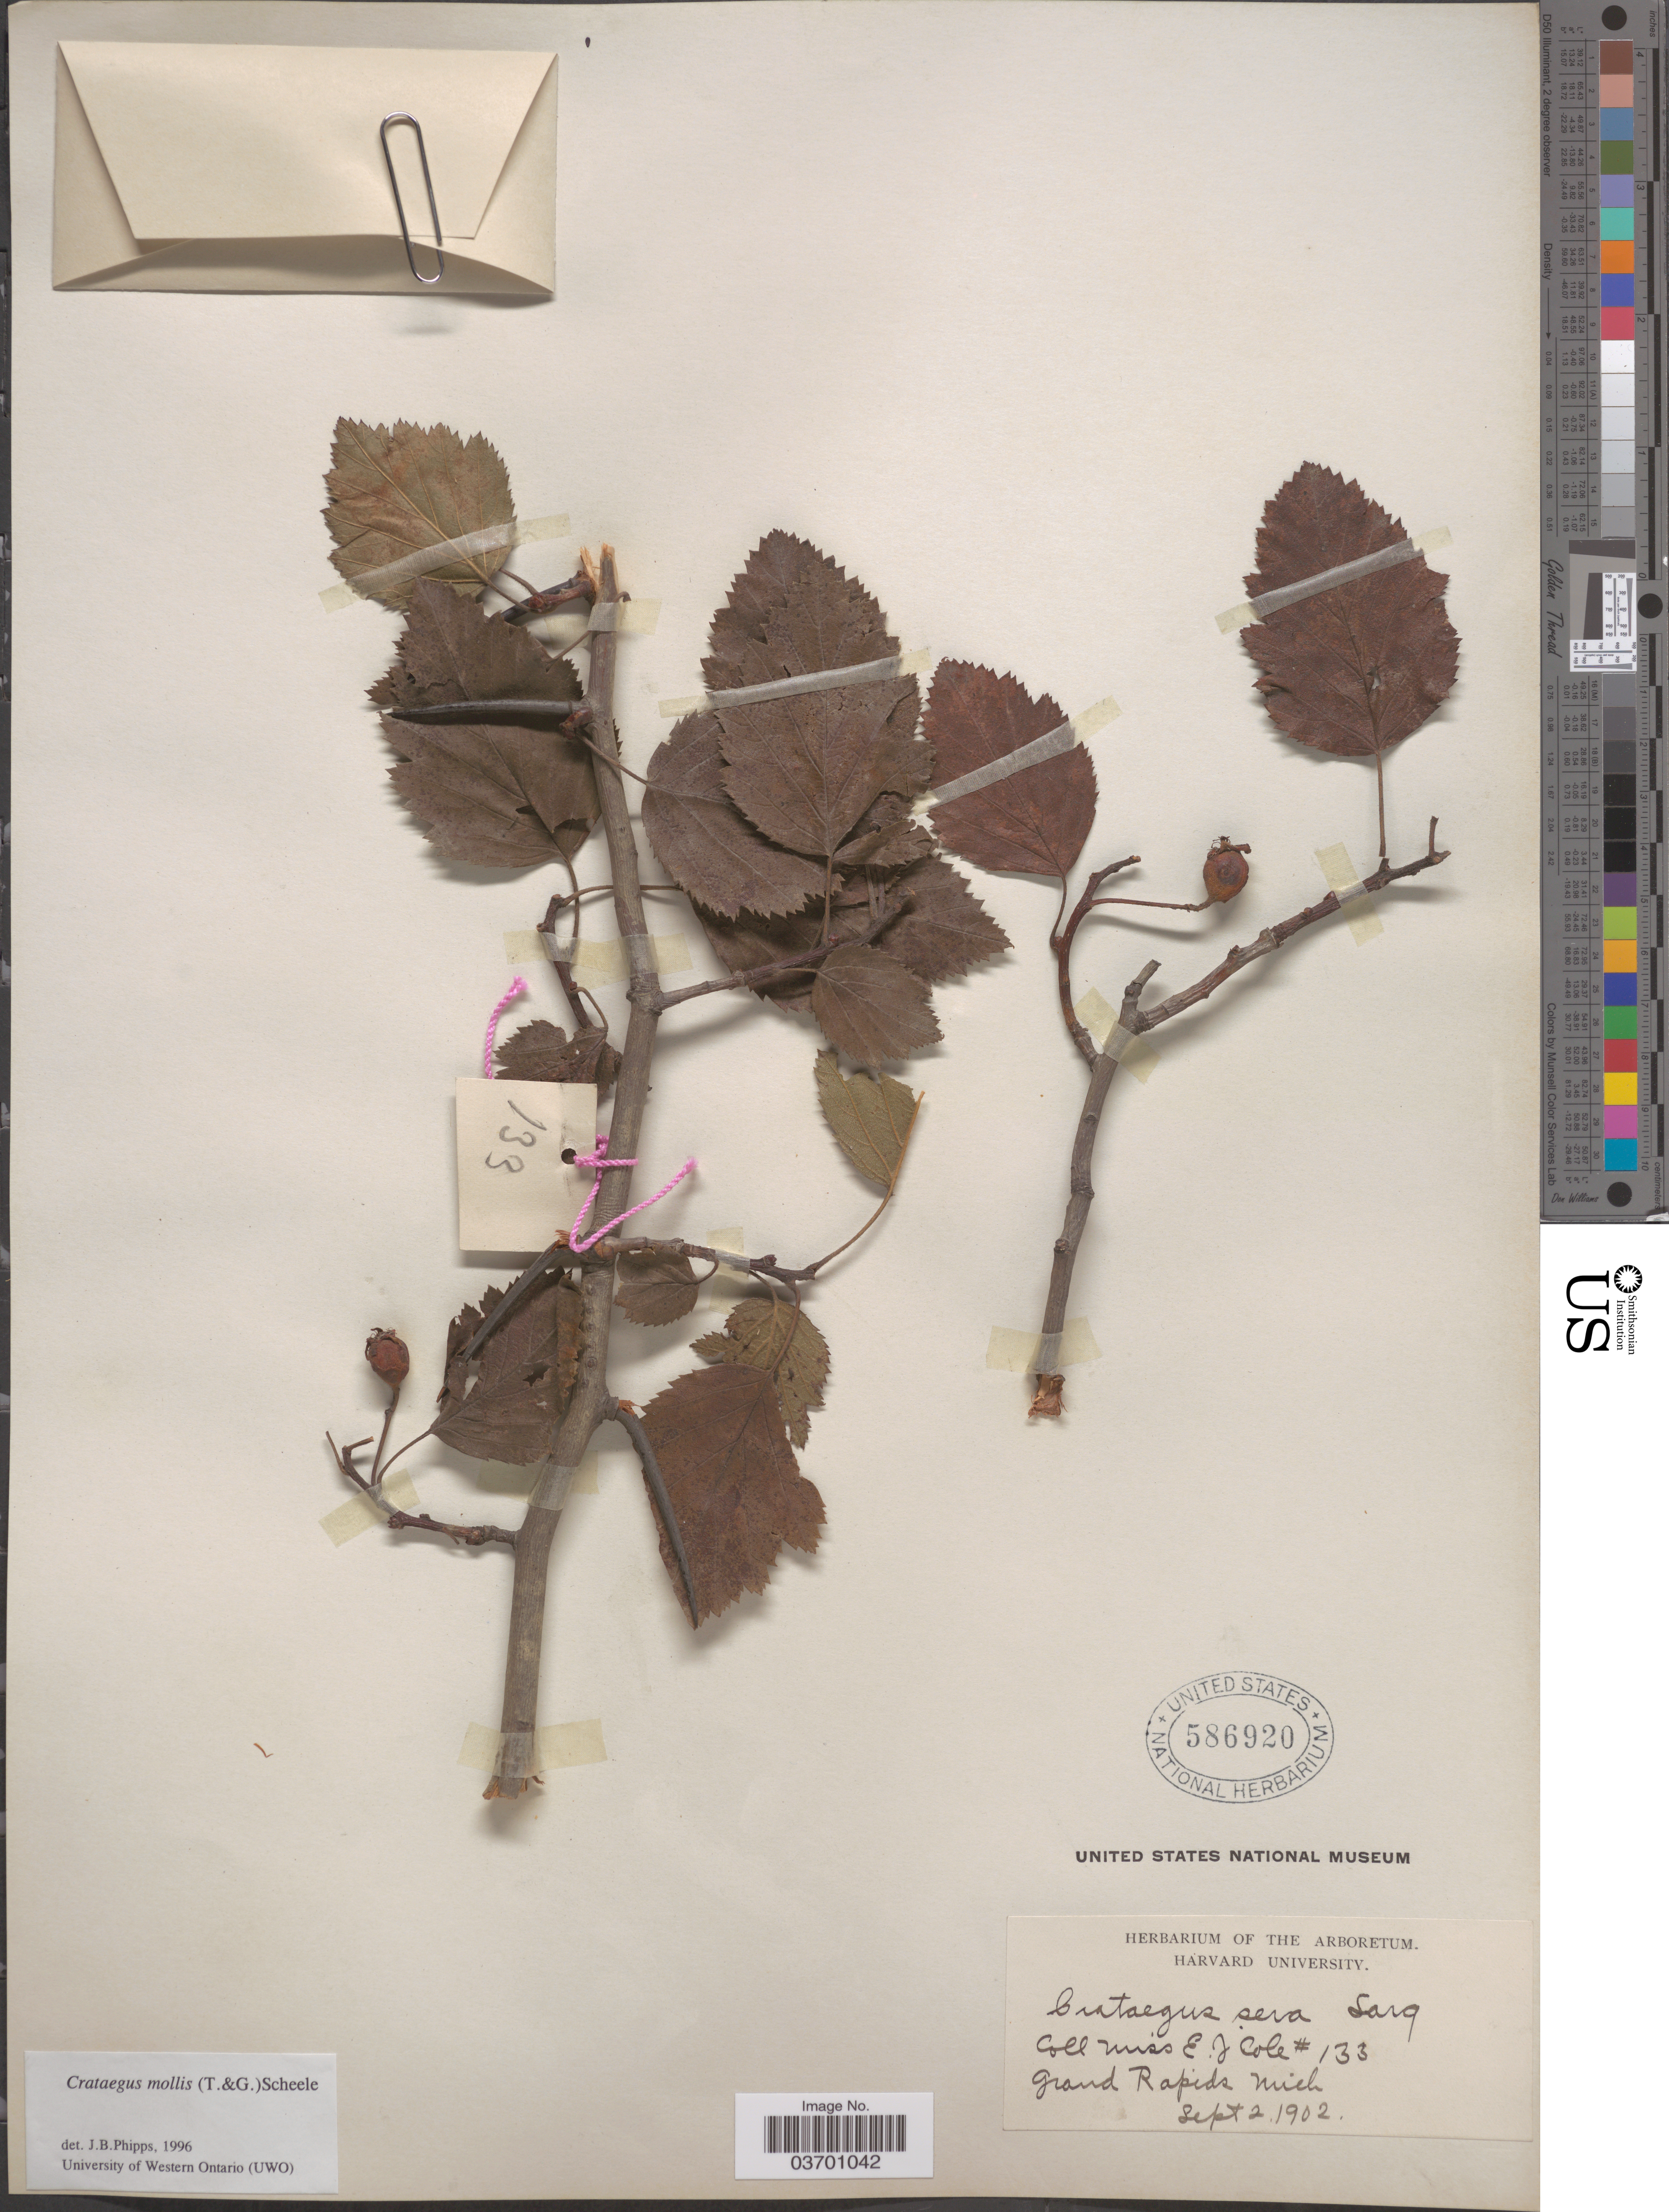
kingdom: Plantae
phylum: Tracheophyta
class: Magnoliopsida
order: Rosales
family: Rosaceae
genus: Crataegus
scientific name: Crataegus mollis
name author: (Torr. & A. Gray) Scheele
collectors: E. Cole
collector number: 133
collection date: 1902-09-02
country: United States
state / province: Michigan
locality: Grand Rapids.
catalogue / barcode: US 586920